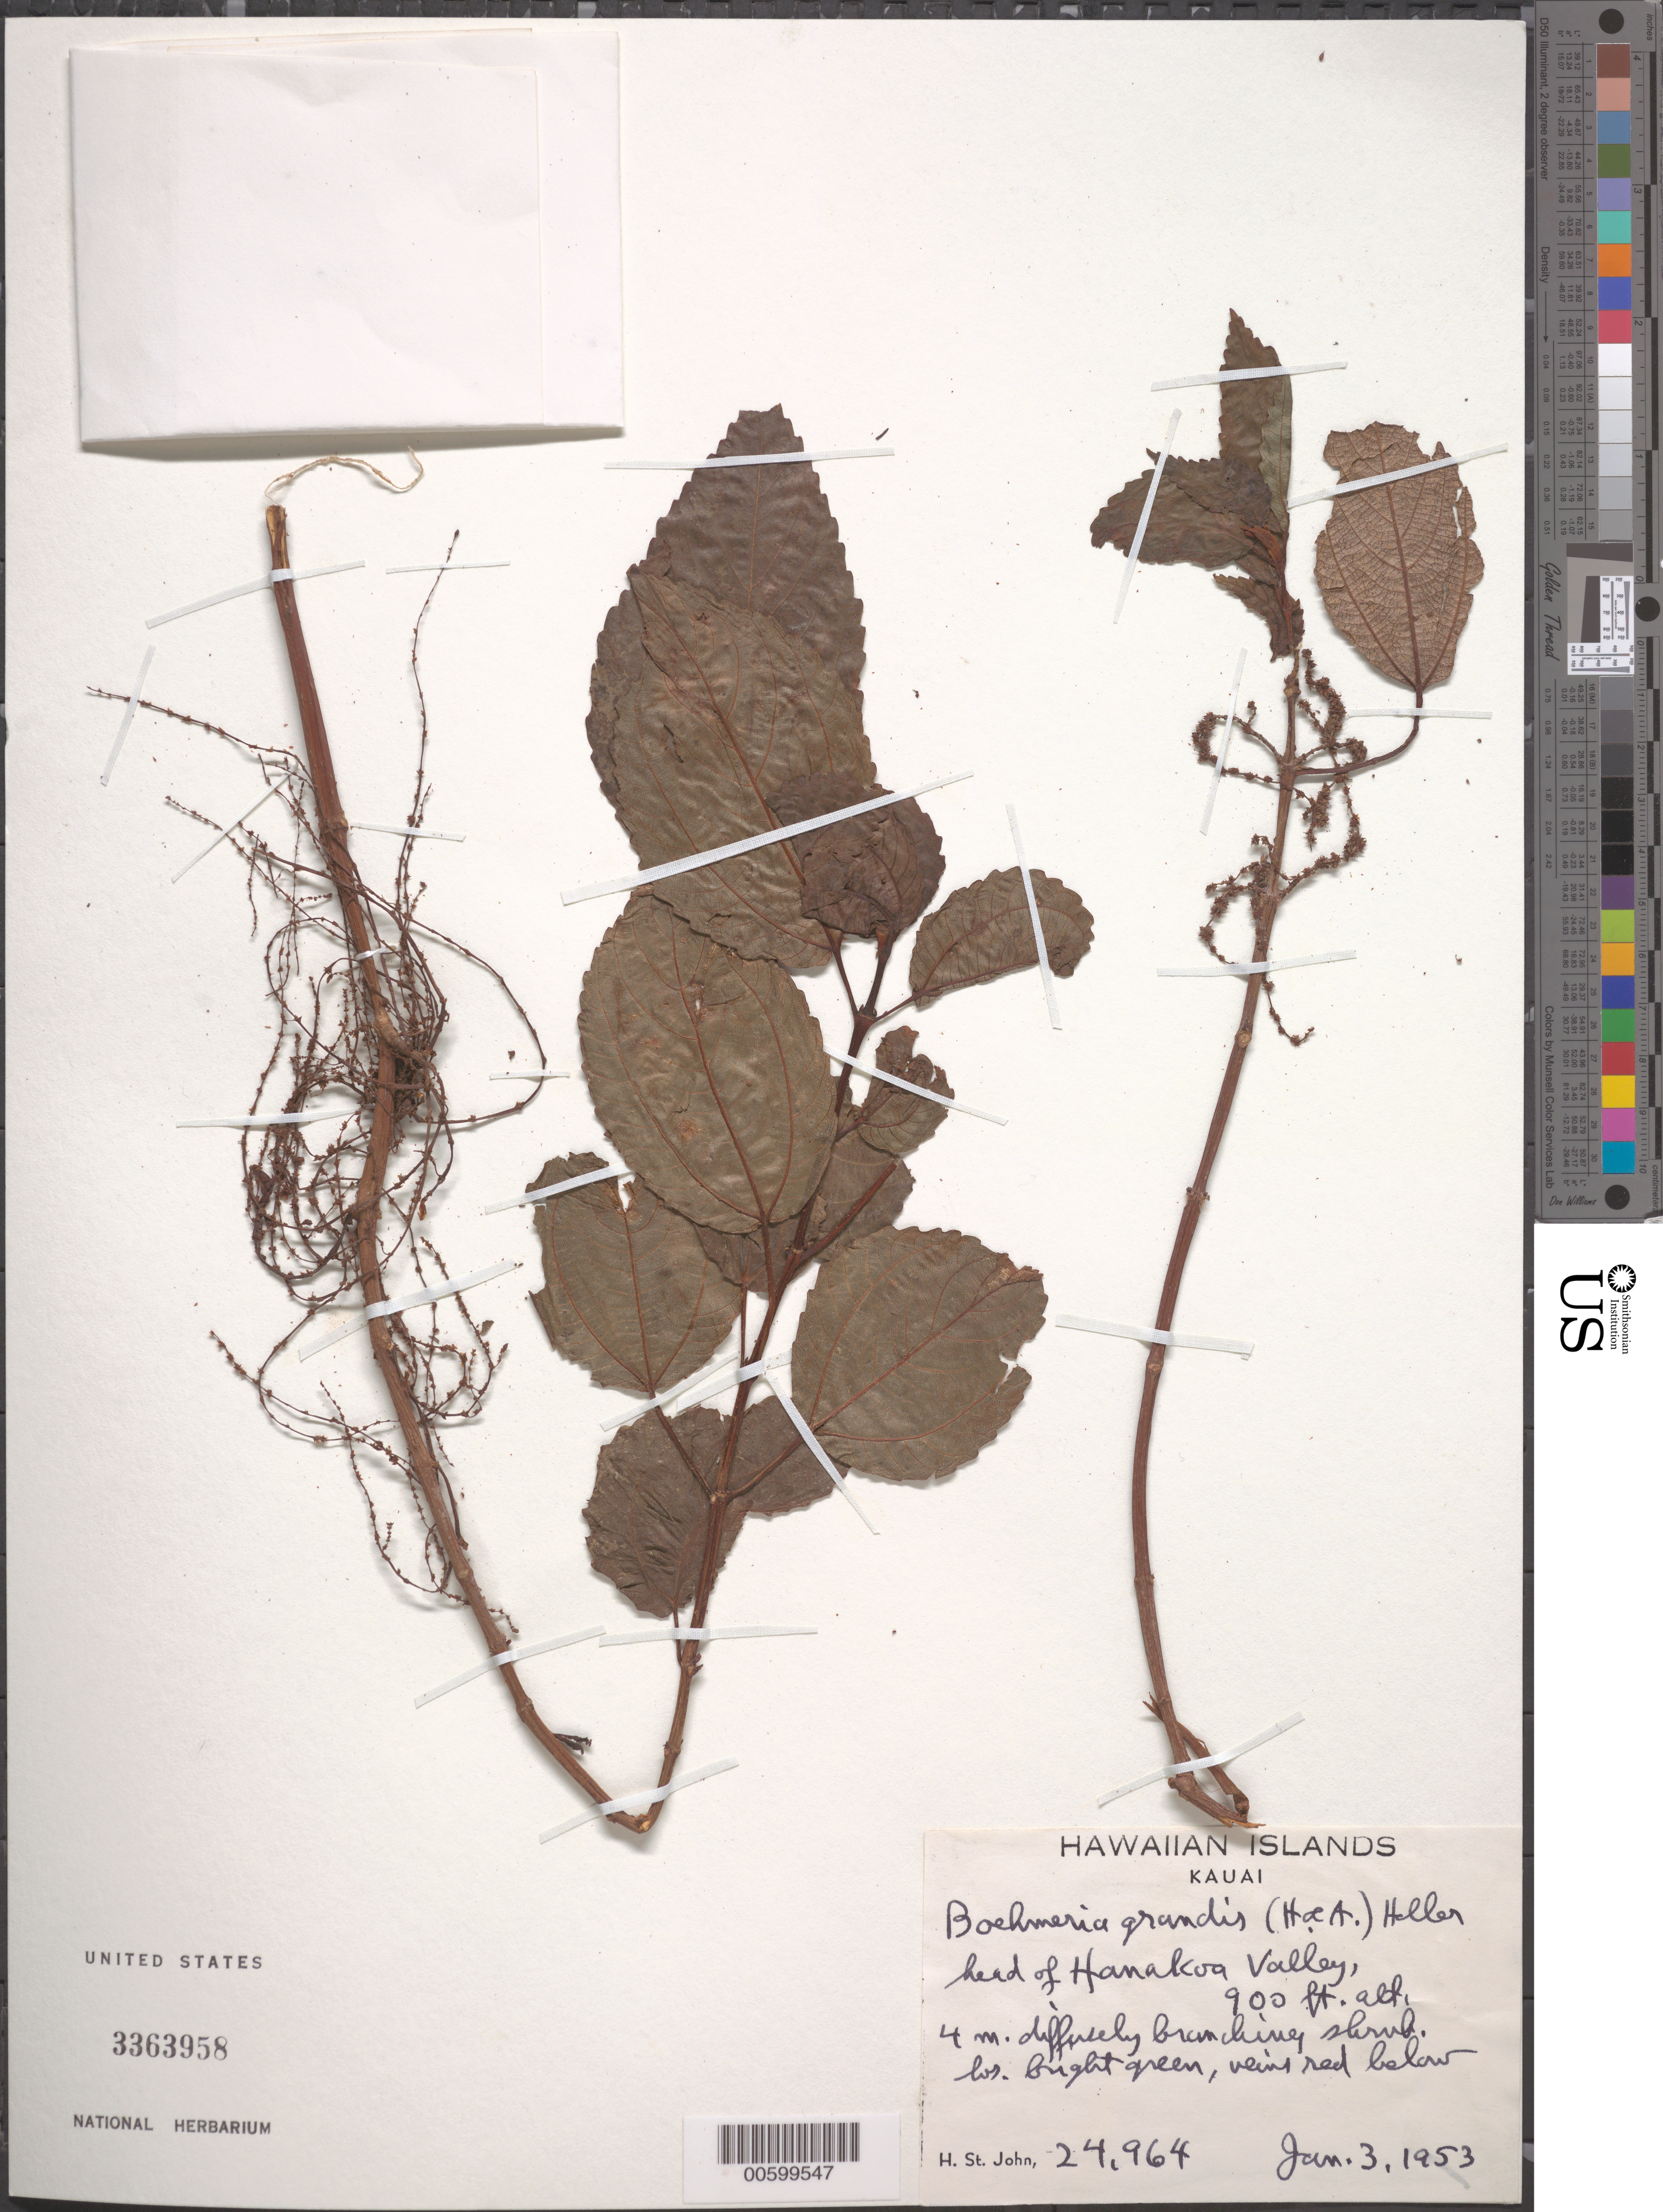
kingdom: Plantae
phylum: Tracheophyta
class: Magnoliopsida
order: Rosales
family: Urticaceae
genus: Boehmeria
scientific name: Boehmeria grandis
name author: (Hook. & Arn.) A. Heller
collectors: H. St. John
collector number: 24964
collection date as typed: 3 Jan 1953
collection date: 1953-01-03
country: United States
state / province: Hawaii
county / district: Kauai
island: Kaua'i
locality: Head of Hanakoa Valley.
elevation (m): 274.3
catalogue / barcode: US 3363958